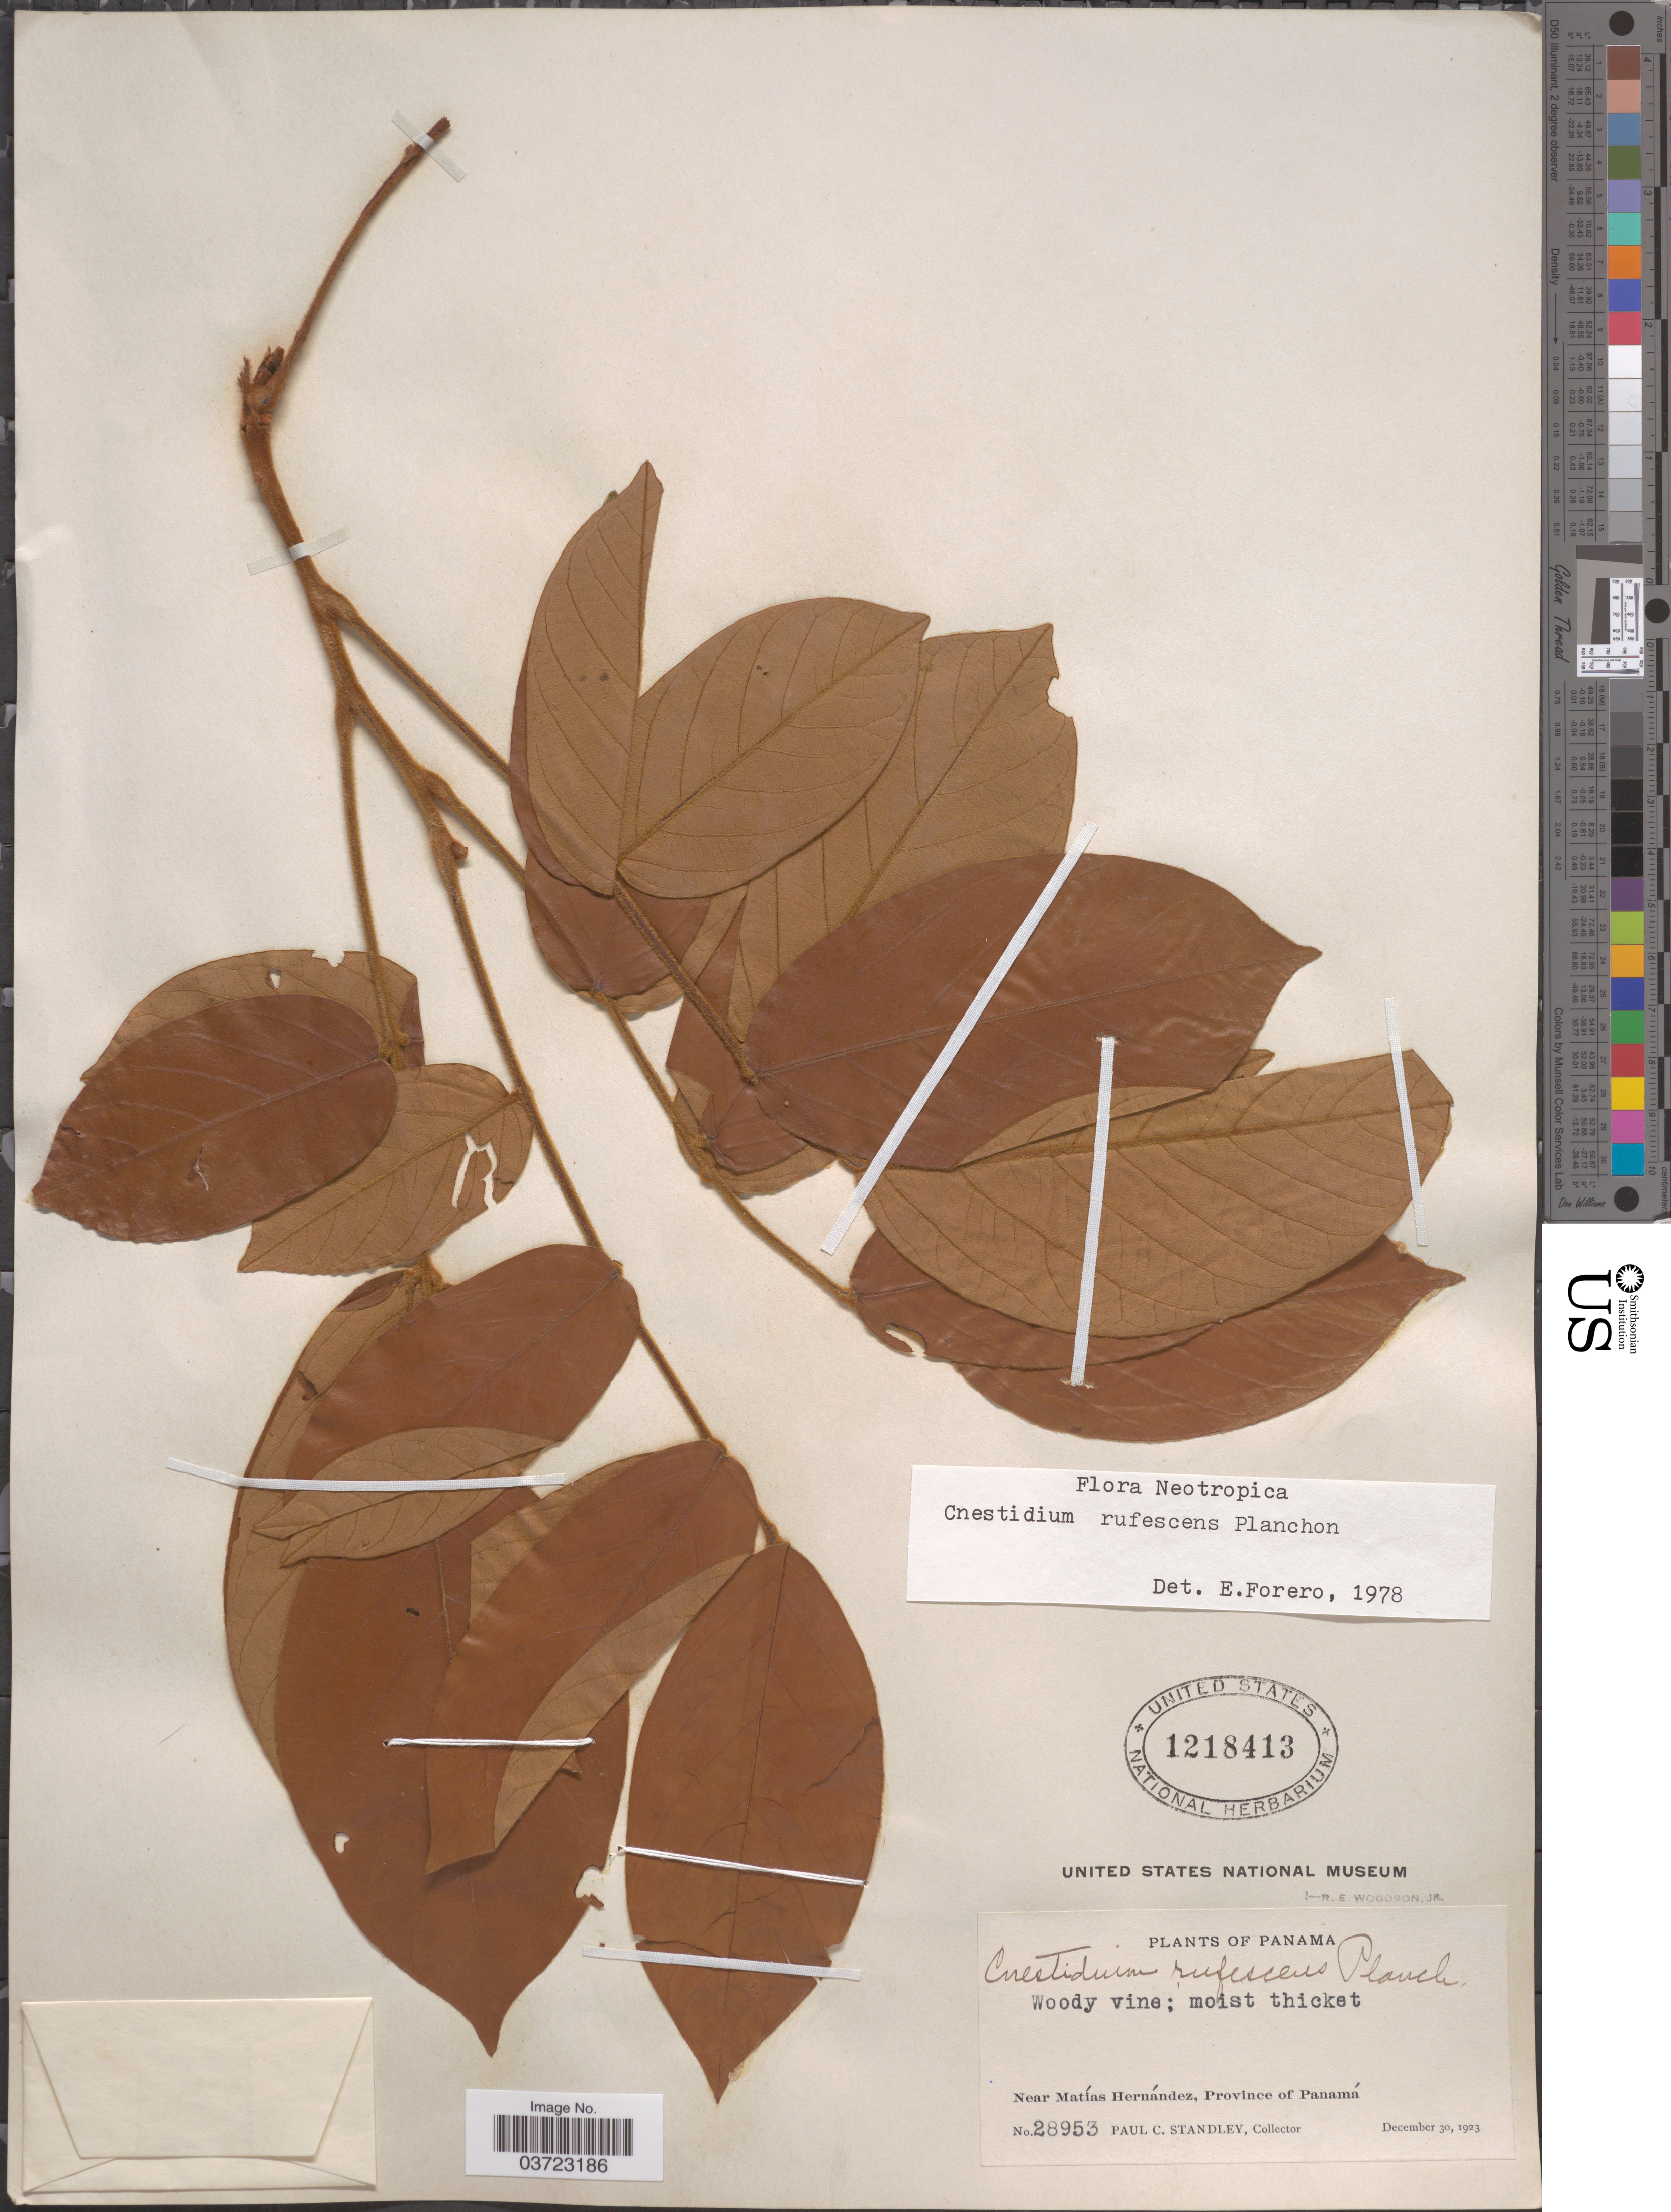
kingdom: Plantae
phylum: Tracheophyta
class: Magnoliopsida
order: Oxalidales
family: Connaraceae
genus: Cnestidium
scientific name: Cnestidium rufescens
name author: Planch.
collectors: P. C. Standley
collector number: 28953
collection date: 1923-12-30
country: Panama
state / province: Panamá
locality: Near Matías Hernández.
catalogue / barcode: US 1218413